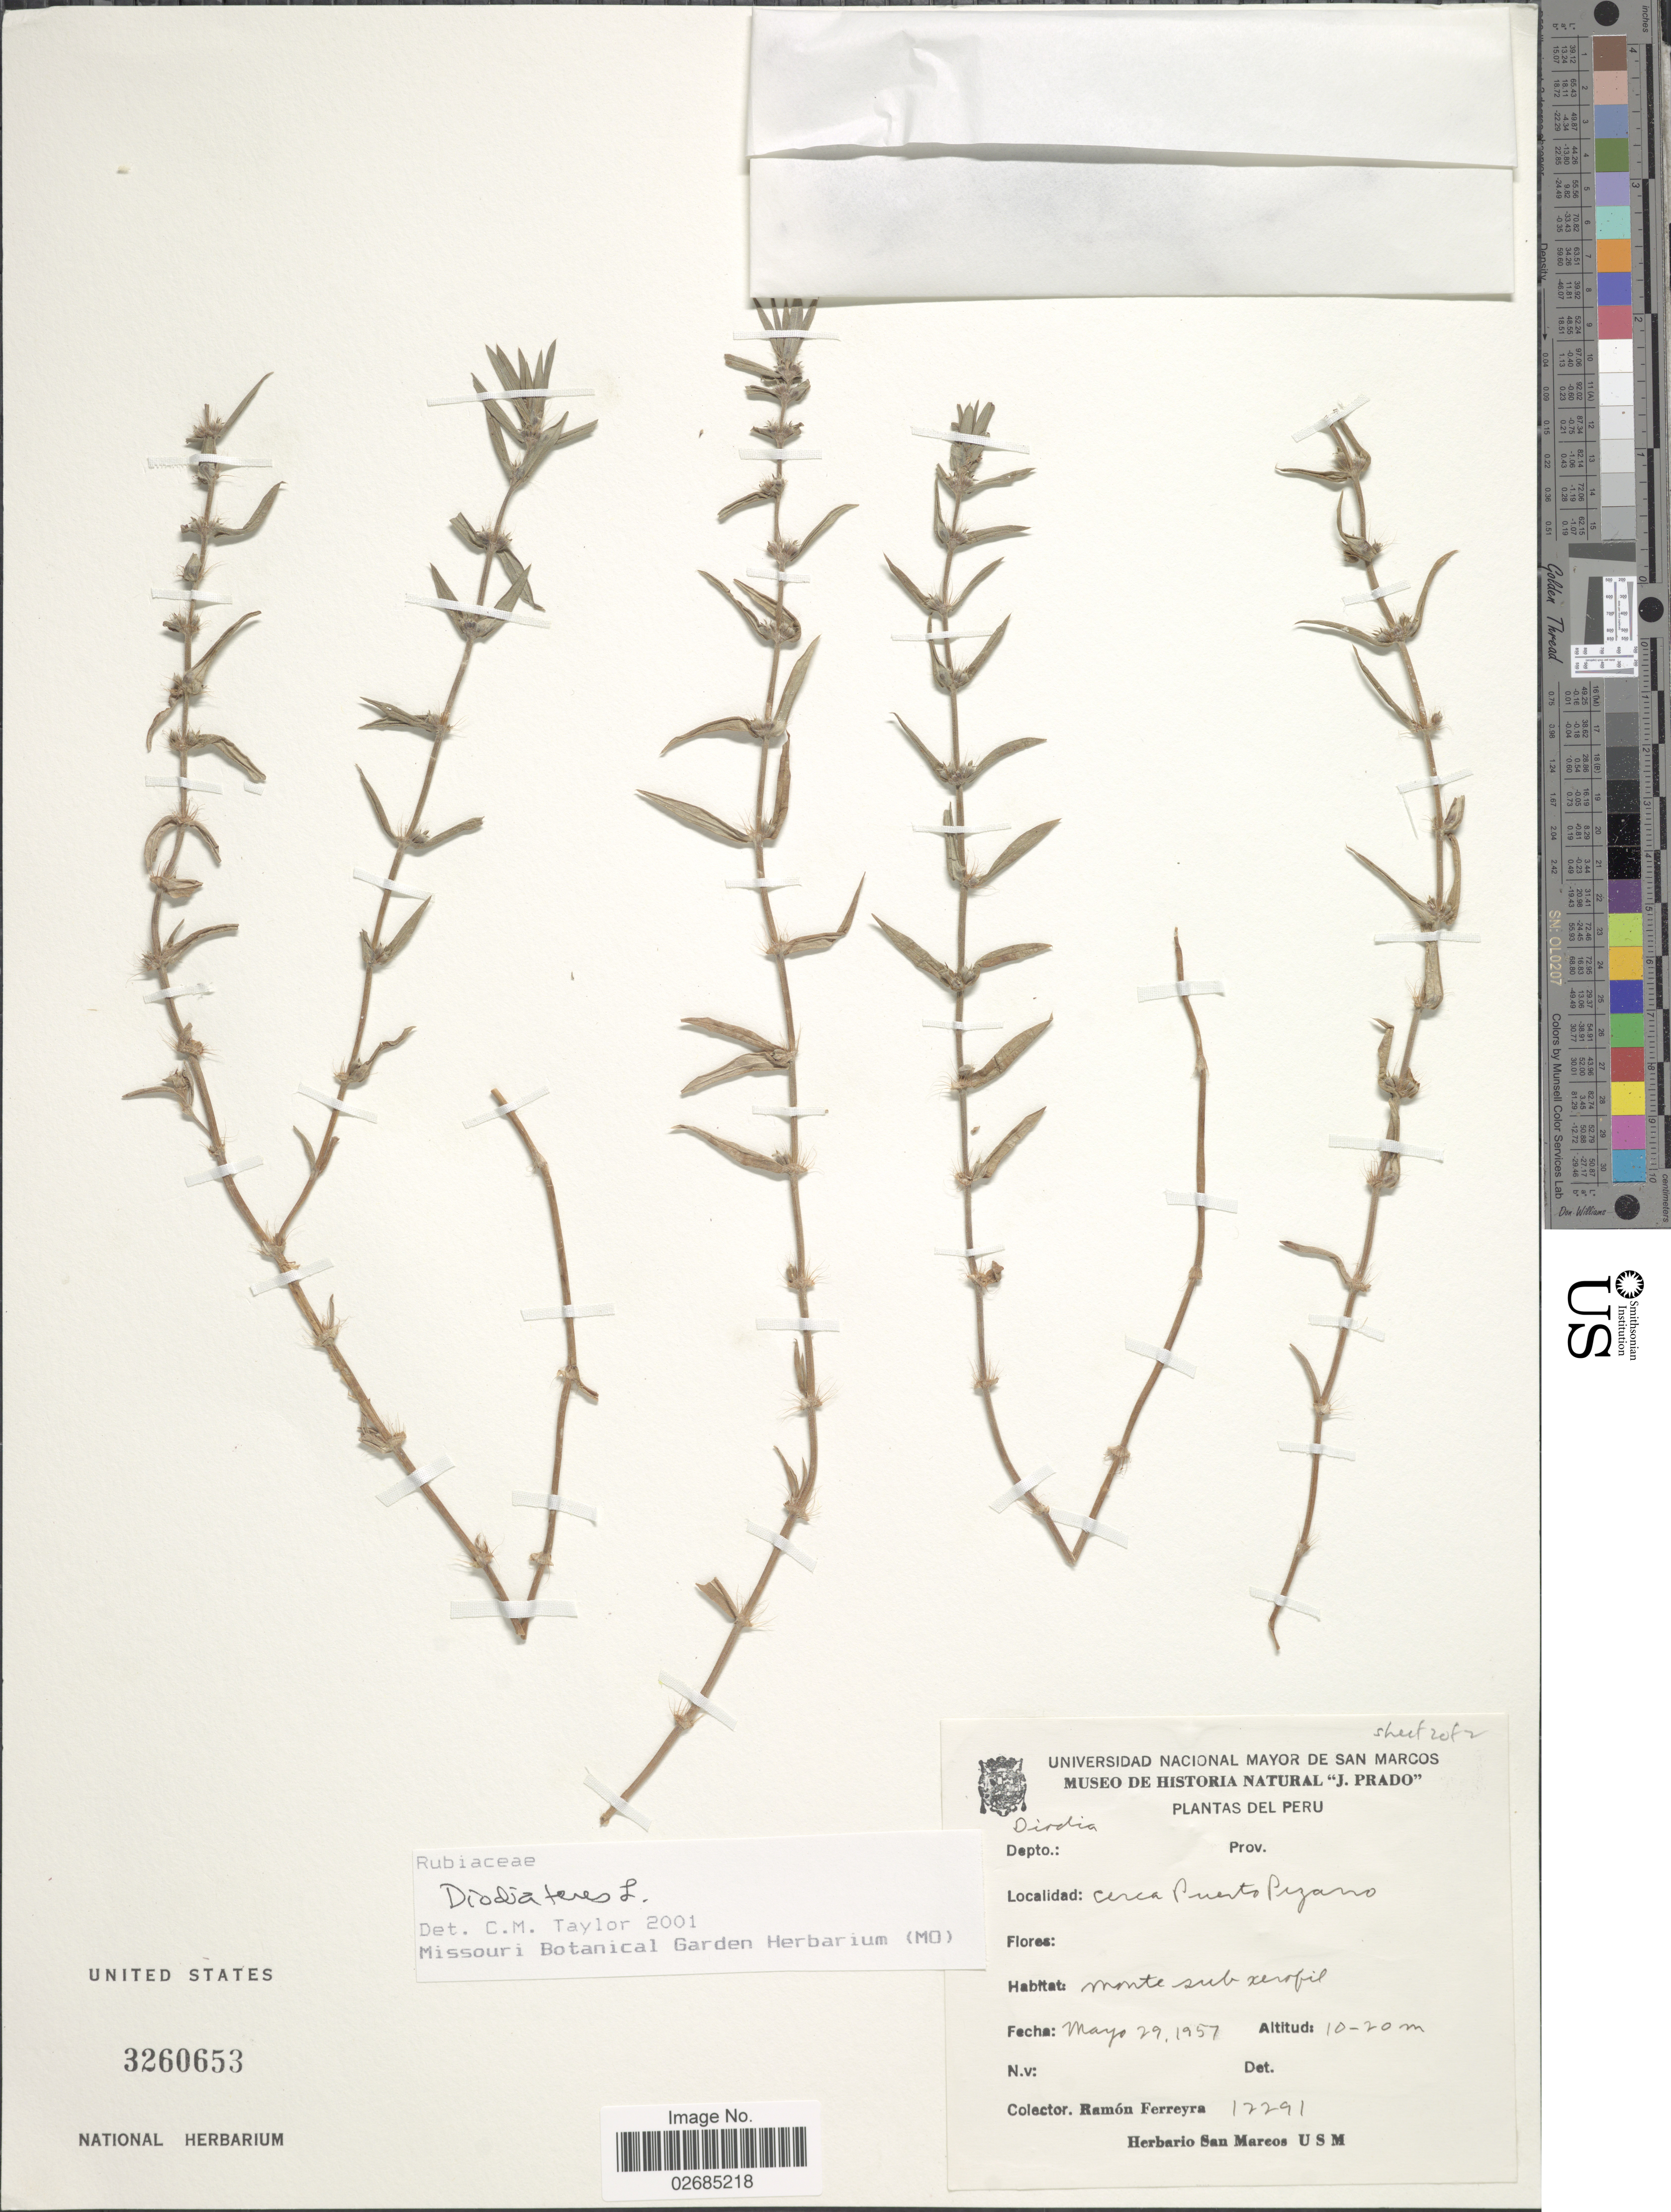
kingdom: Plantae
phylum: Tracheophyta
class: Magnoliopsida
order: Gentianales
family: Rubiaceae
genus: Diodia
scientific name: Diodia teres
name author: Walter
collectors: R. A. Ferreyra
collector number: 12291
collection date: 1957-05-29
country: Peru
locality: Cerca Puerto Pizano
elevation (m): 10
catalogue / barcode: US 3260653